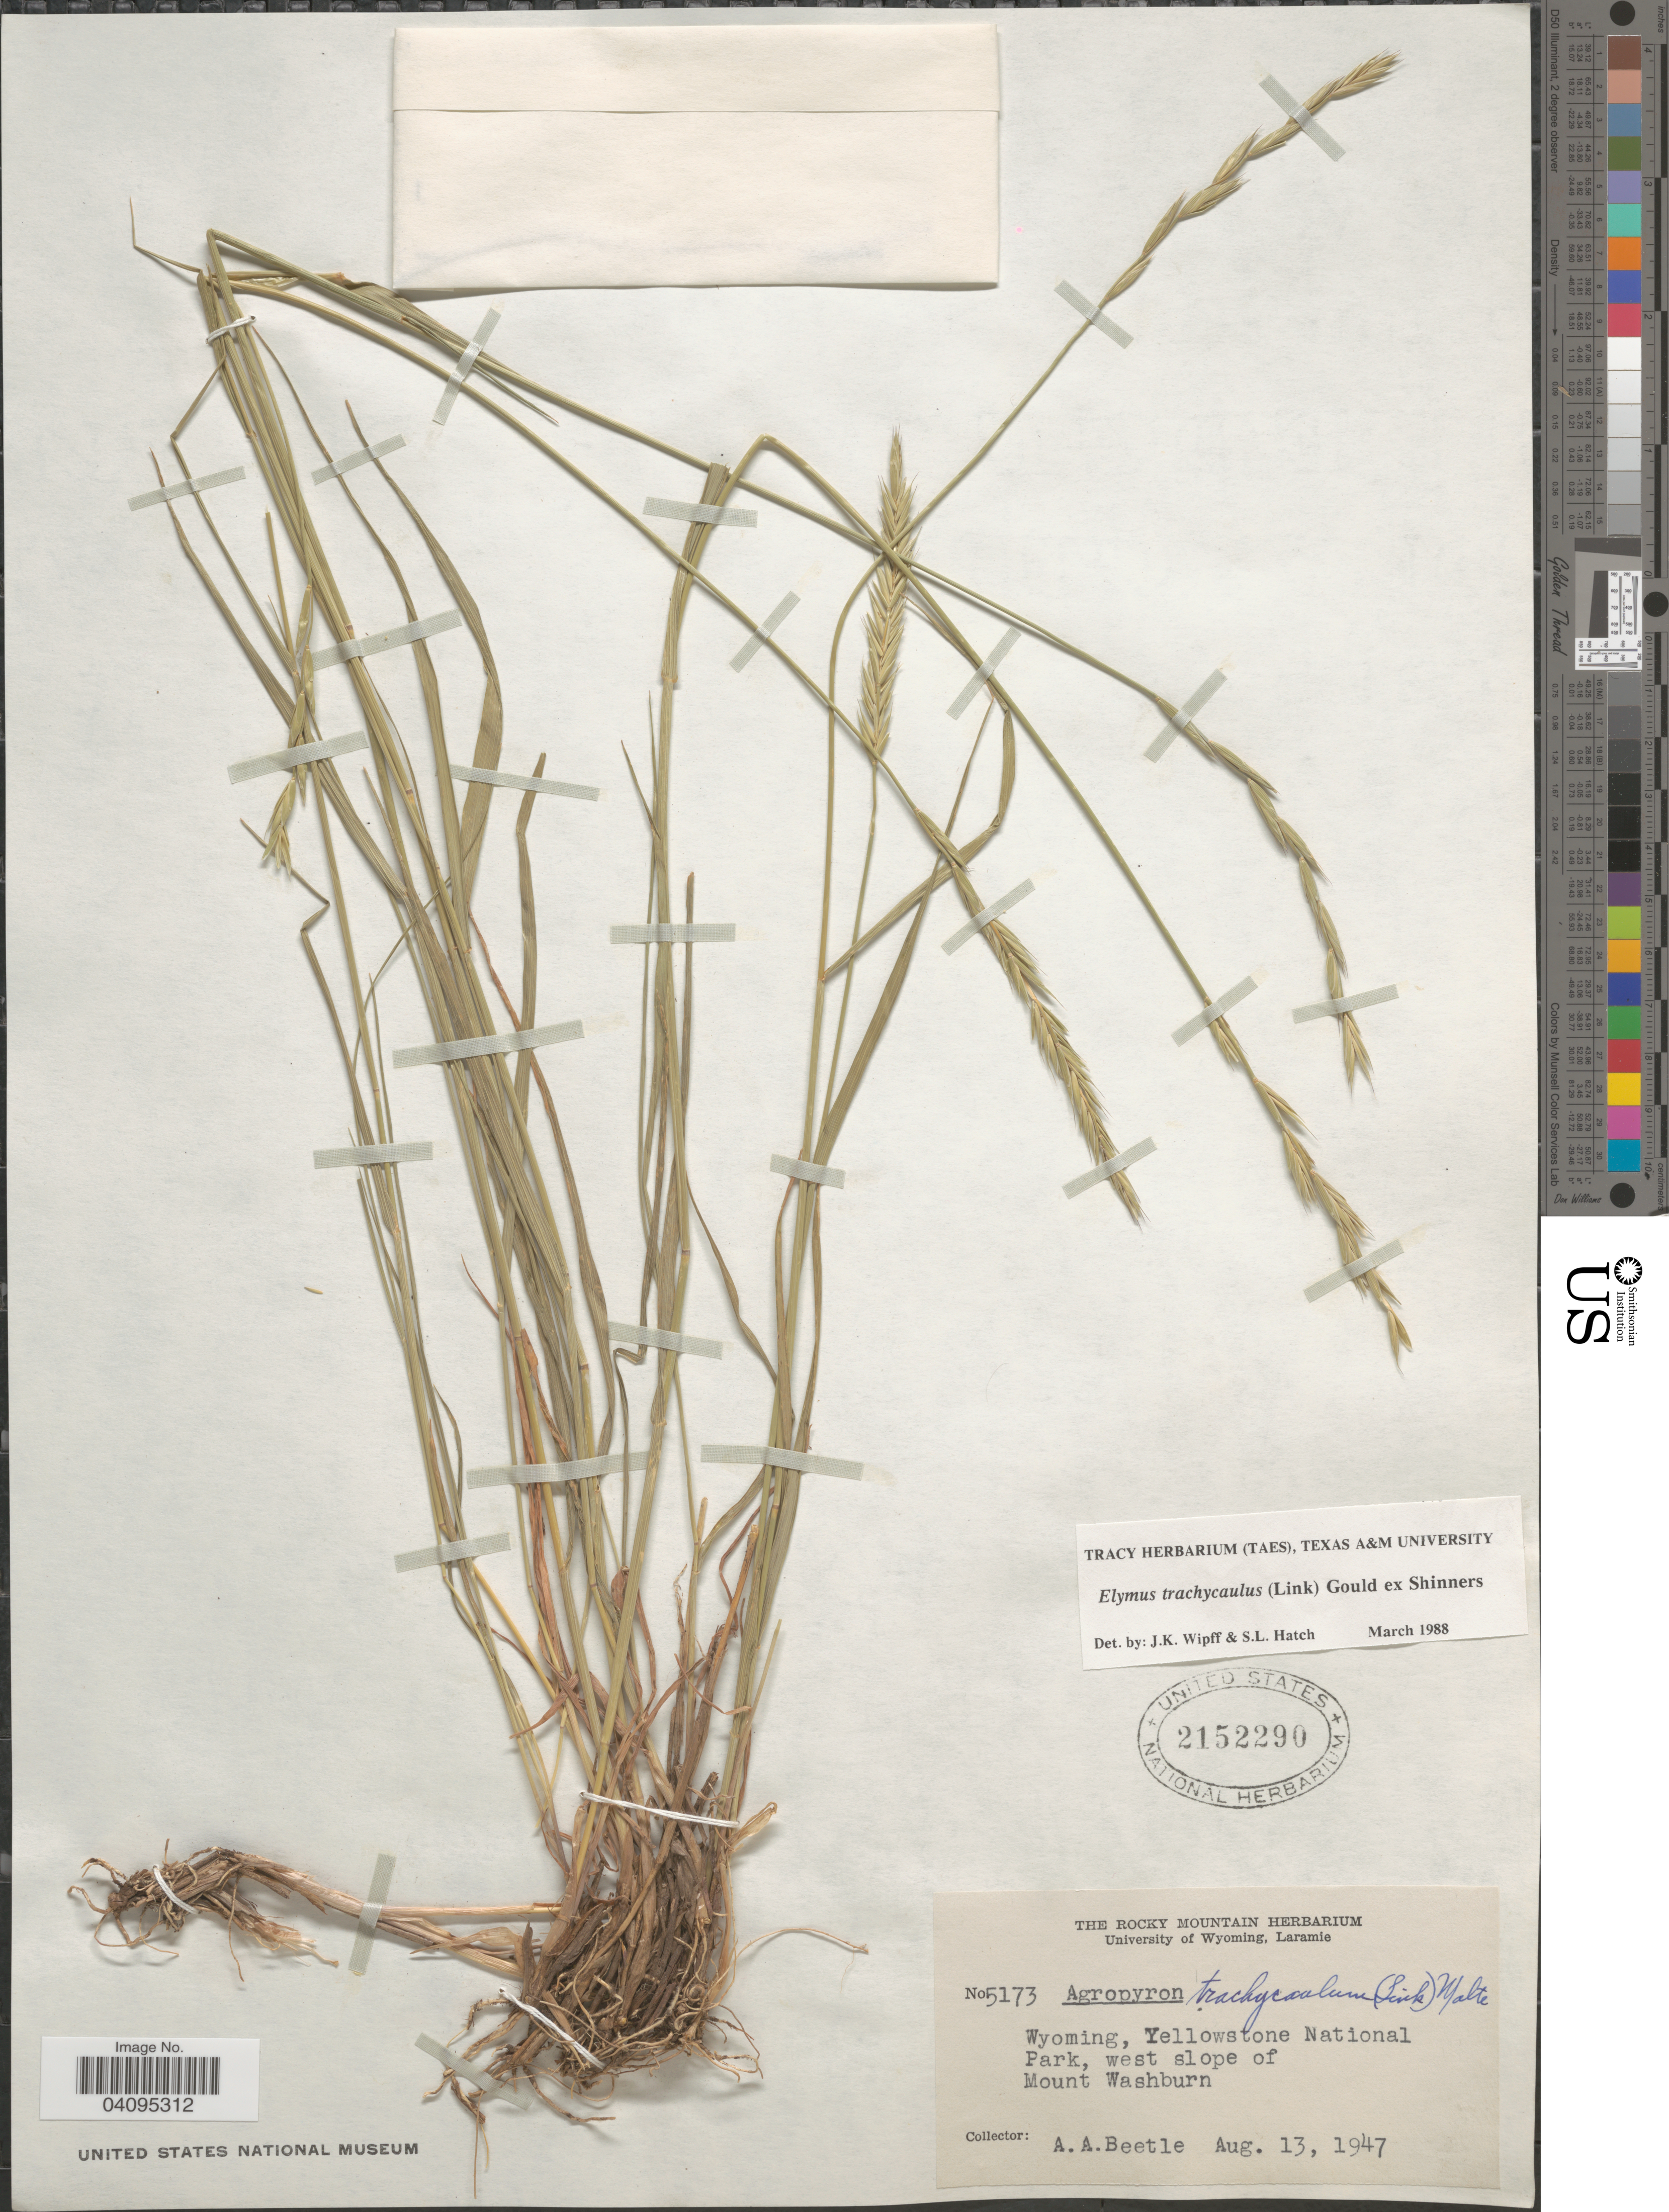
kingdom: Plantae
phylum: Tracheophyta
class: Liliopsida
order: Poales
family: Poaceae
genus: Elymus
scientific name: Elymus trachycaulus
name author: (Link) Gould ex Shinners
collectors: A. A. Beetle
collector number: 5173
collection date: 1947-08-13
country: United States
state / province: Wyoming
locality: Yellowstone National Park, west slope of Mount Washburn.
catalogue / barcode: US 2152290